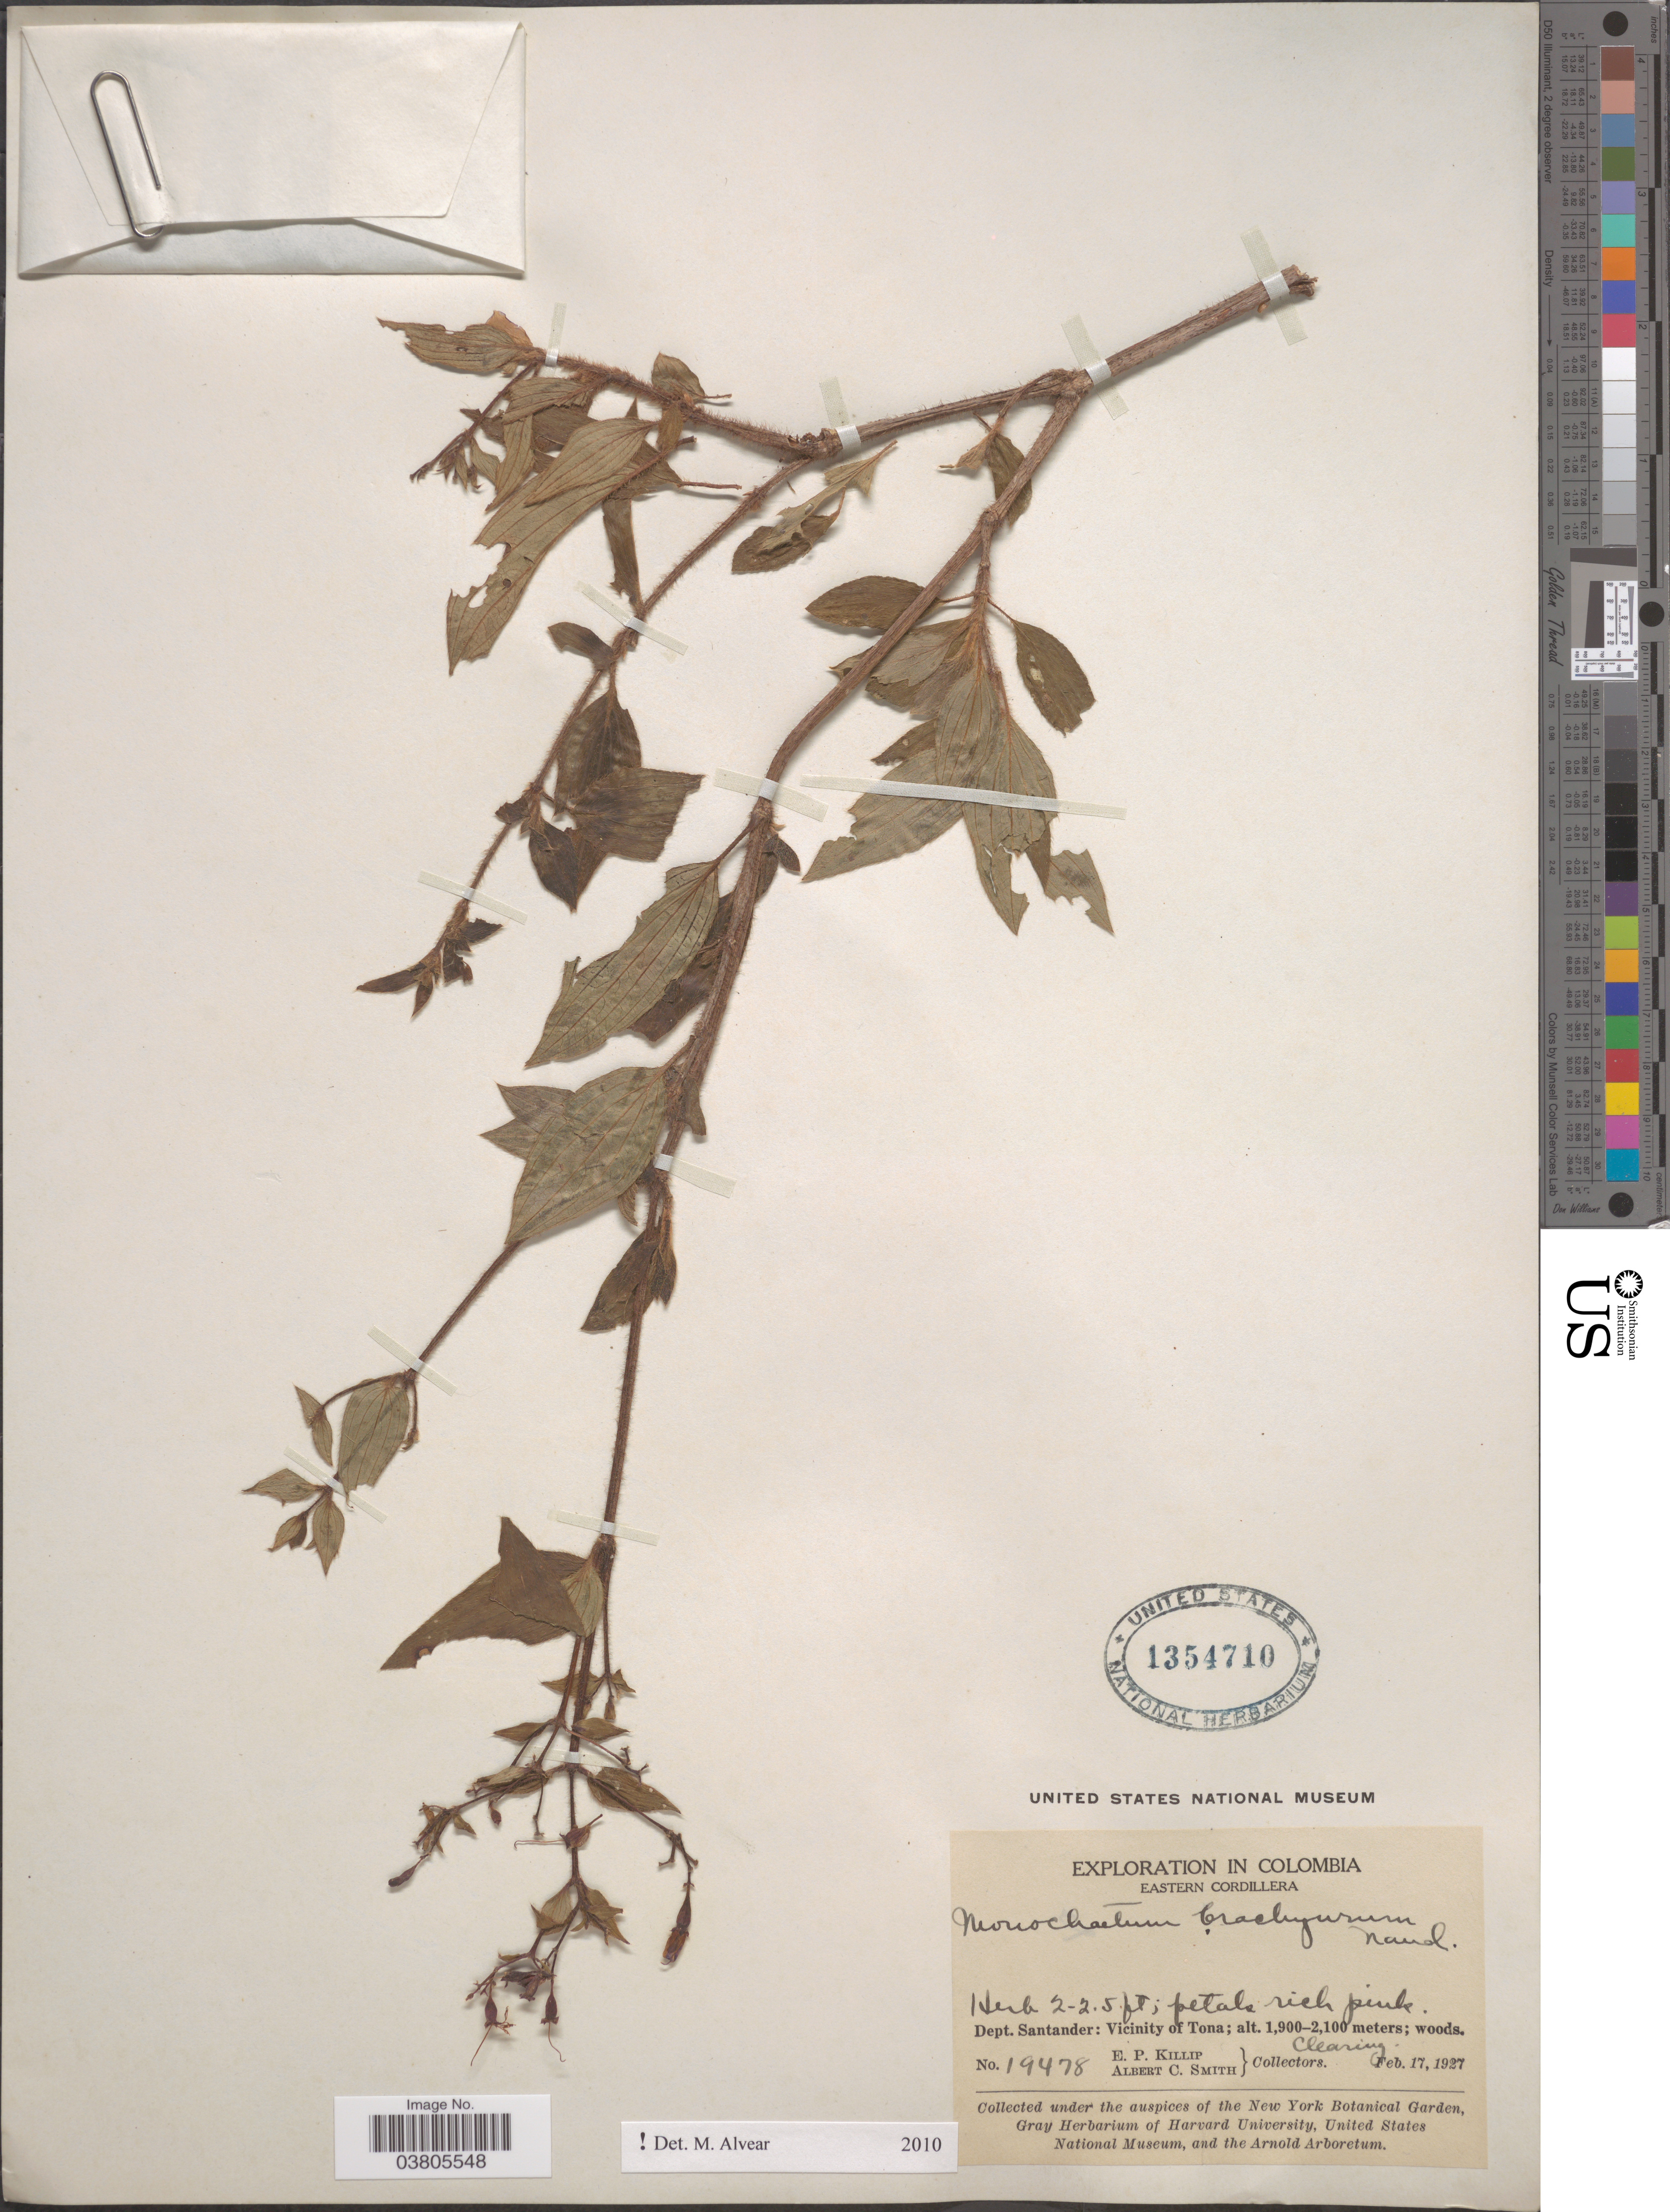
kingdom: Plantae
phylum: Tracheophyta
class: Magnoliopsida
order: Myrtales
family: Melastomataceae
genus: Monochaetum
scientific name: Monochaetum brachyurum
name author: Naudin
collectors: E. P. Killip & A. C. Smith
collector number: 19478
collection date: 1927-02-17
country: Colombia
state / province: Santander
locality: Eastern Cordillera. Dept. Santander: Vicinity of Tona.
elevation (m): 1900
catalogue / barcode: US 1354710